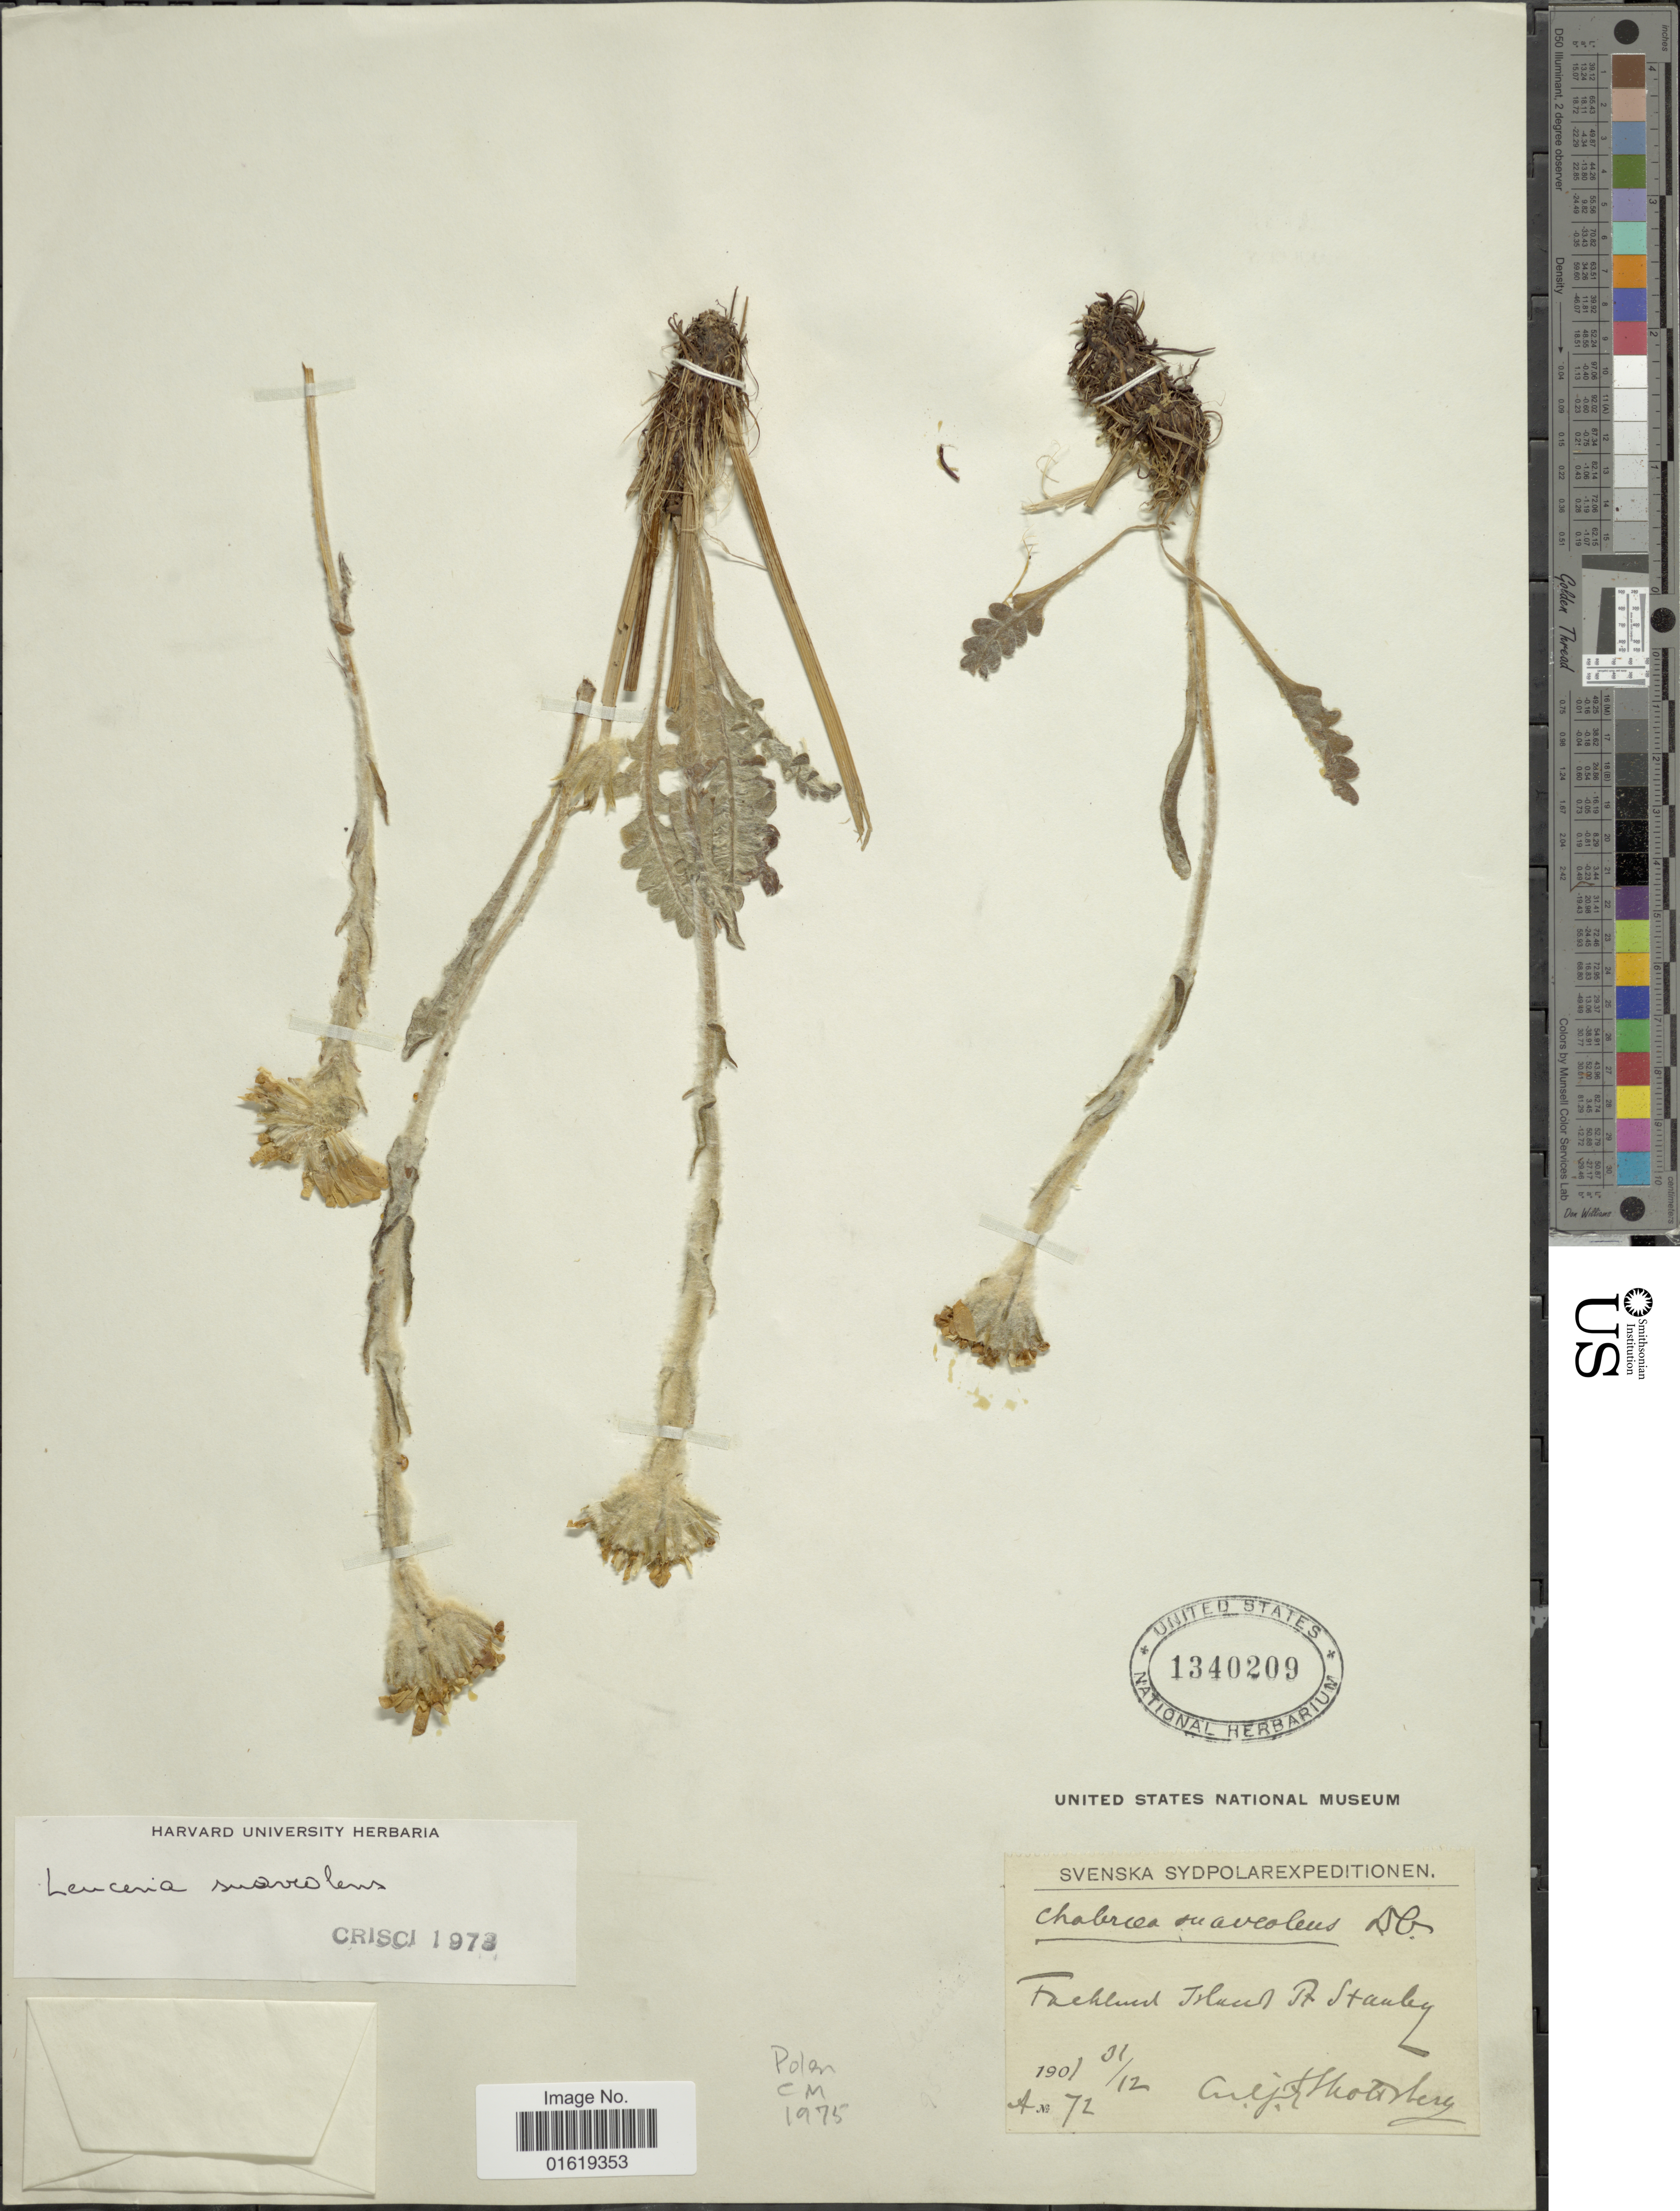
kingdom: Plantae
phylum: Tracheophyta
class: Magnoliopsida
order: Asterales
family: Asteraceae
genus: Leucheria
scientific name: Leucheria suaveolens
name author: (d'Urv.) Speg.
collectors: -. Shoenberg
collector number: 72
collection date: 1901-12-31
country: Falkland Islands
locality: Fackland Islands Fl. Stanley. [interpreted]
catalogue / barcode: US 1340209